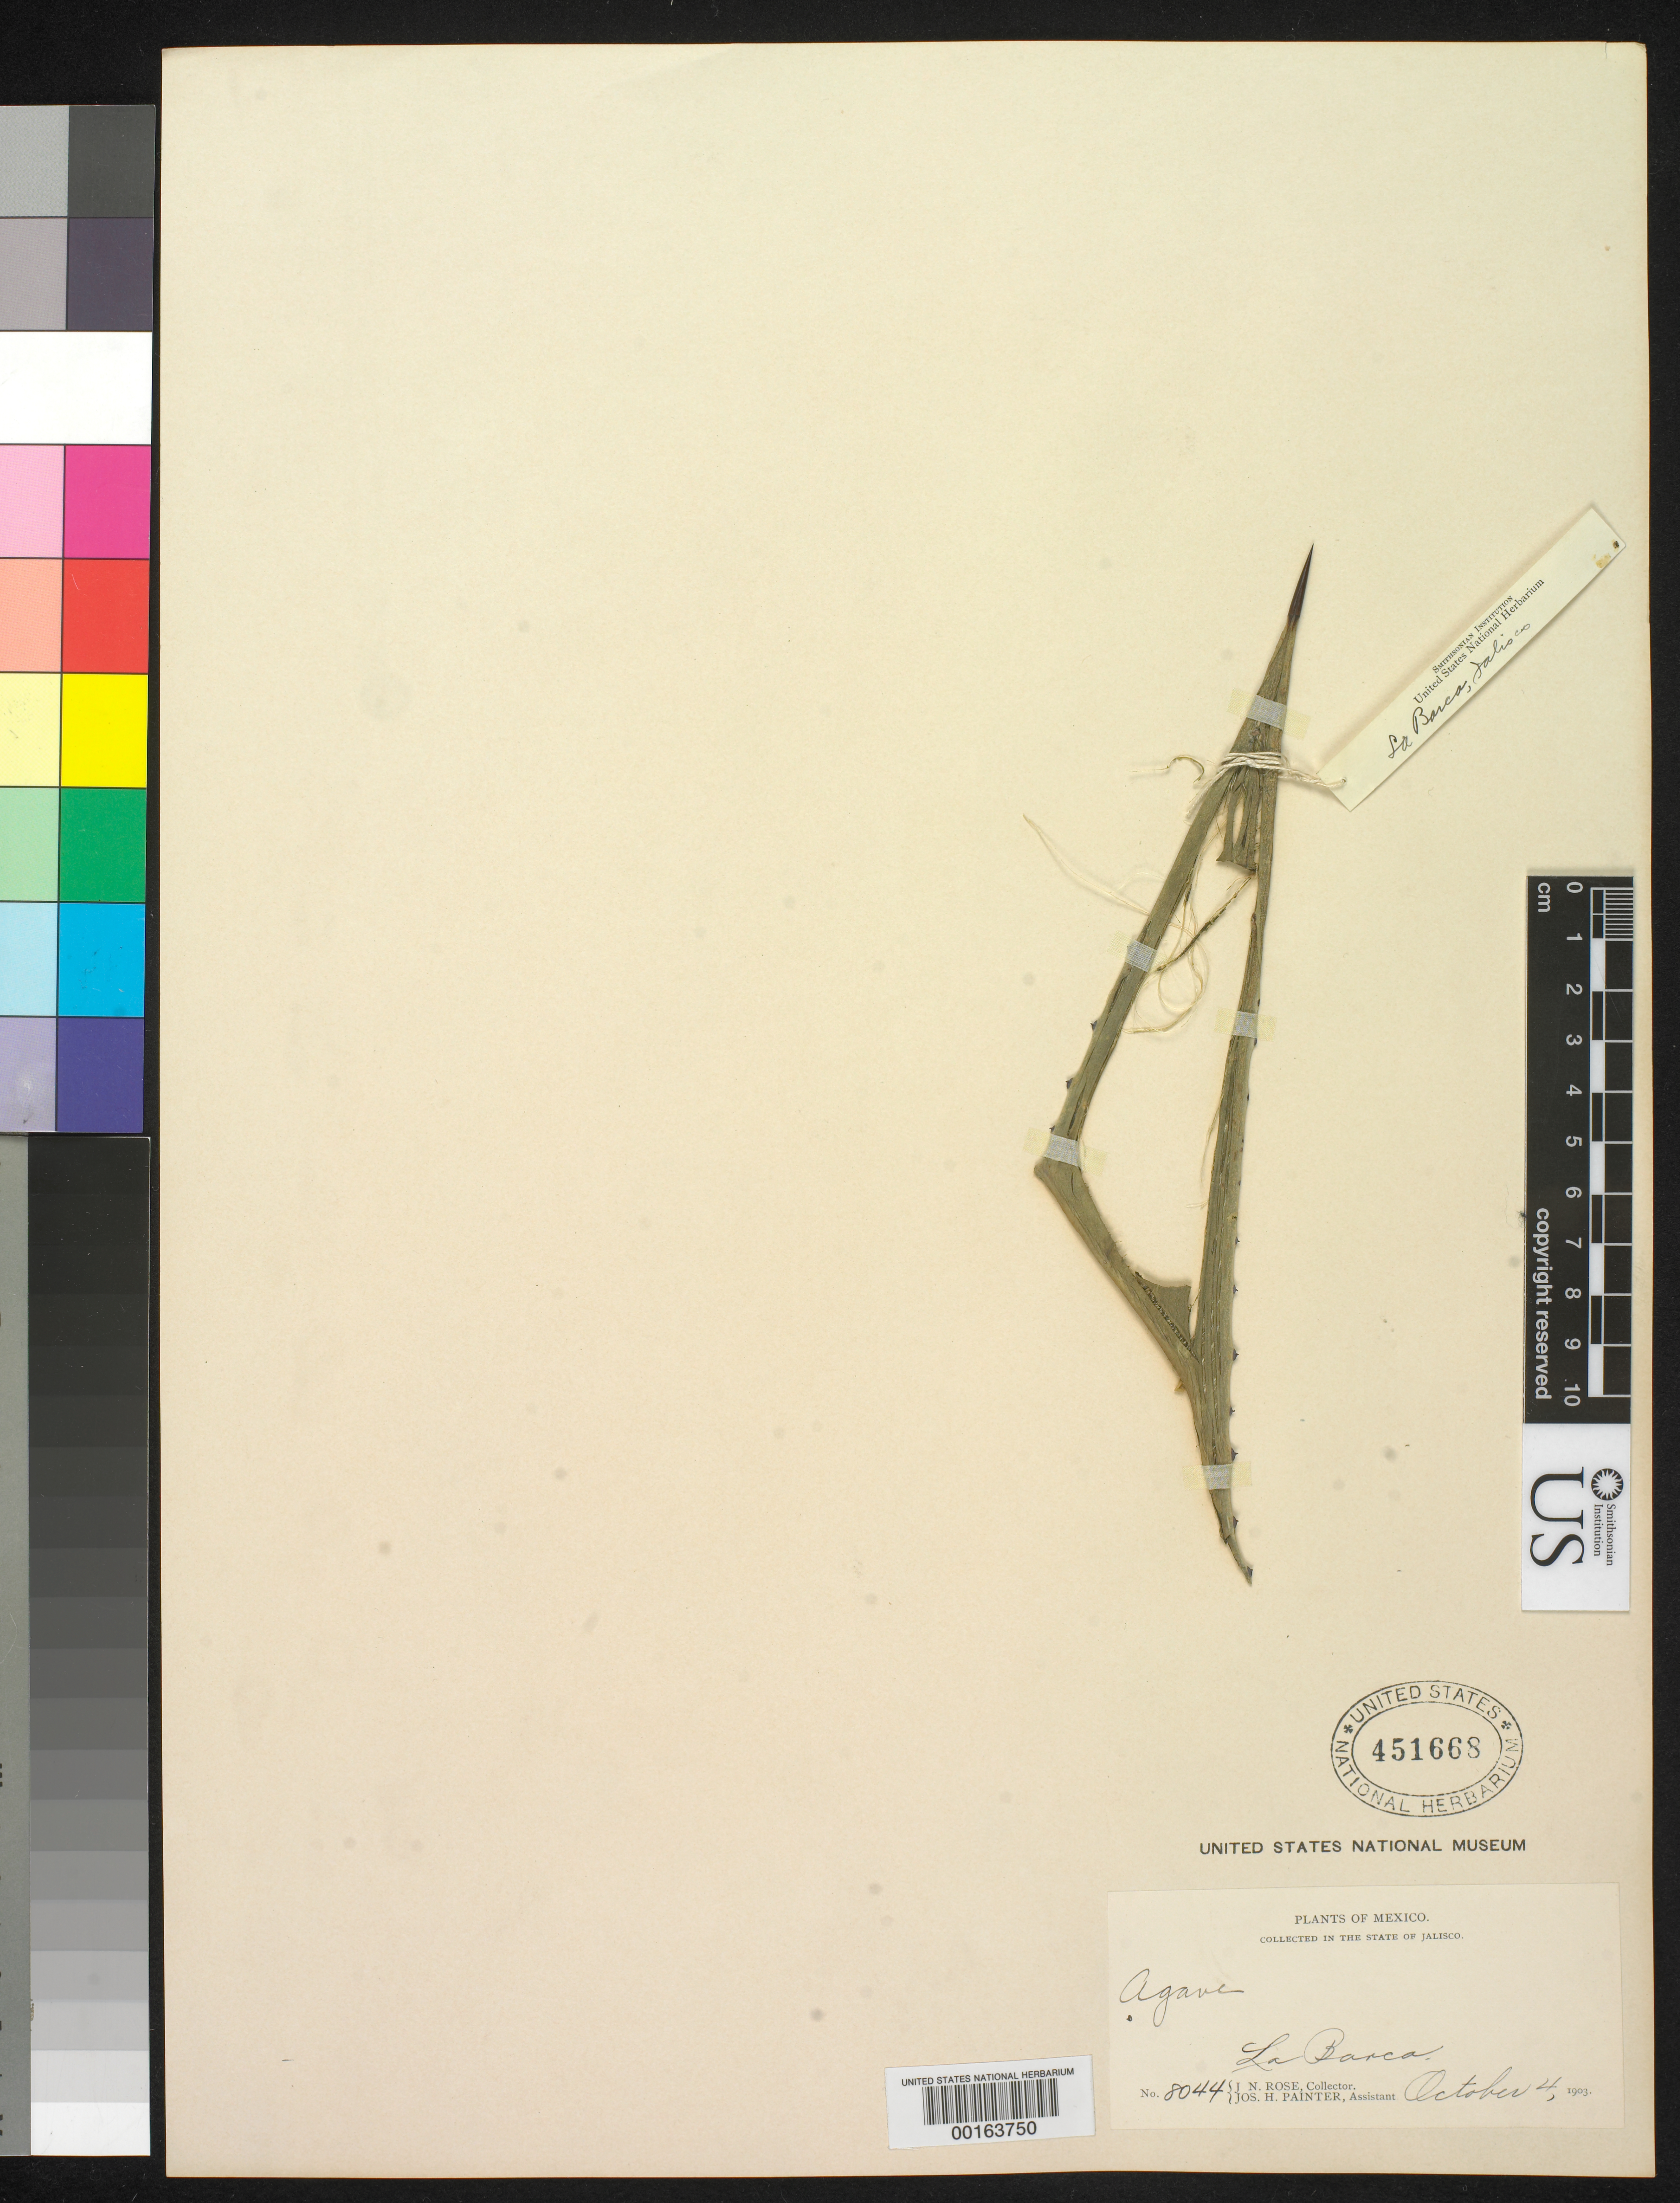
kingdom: Plantae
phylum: Tracheophyta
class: Liliopsida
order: Asparagales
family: Asparagaceae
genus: Agave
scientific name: Agave sp.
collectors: J. N. Rose & J. H. Painter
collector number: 8044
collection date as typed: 04 Oct 1903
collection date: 1903-10-04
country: Mexico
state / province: Jalisco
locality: La Barca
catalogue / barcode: US 451668